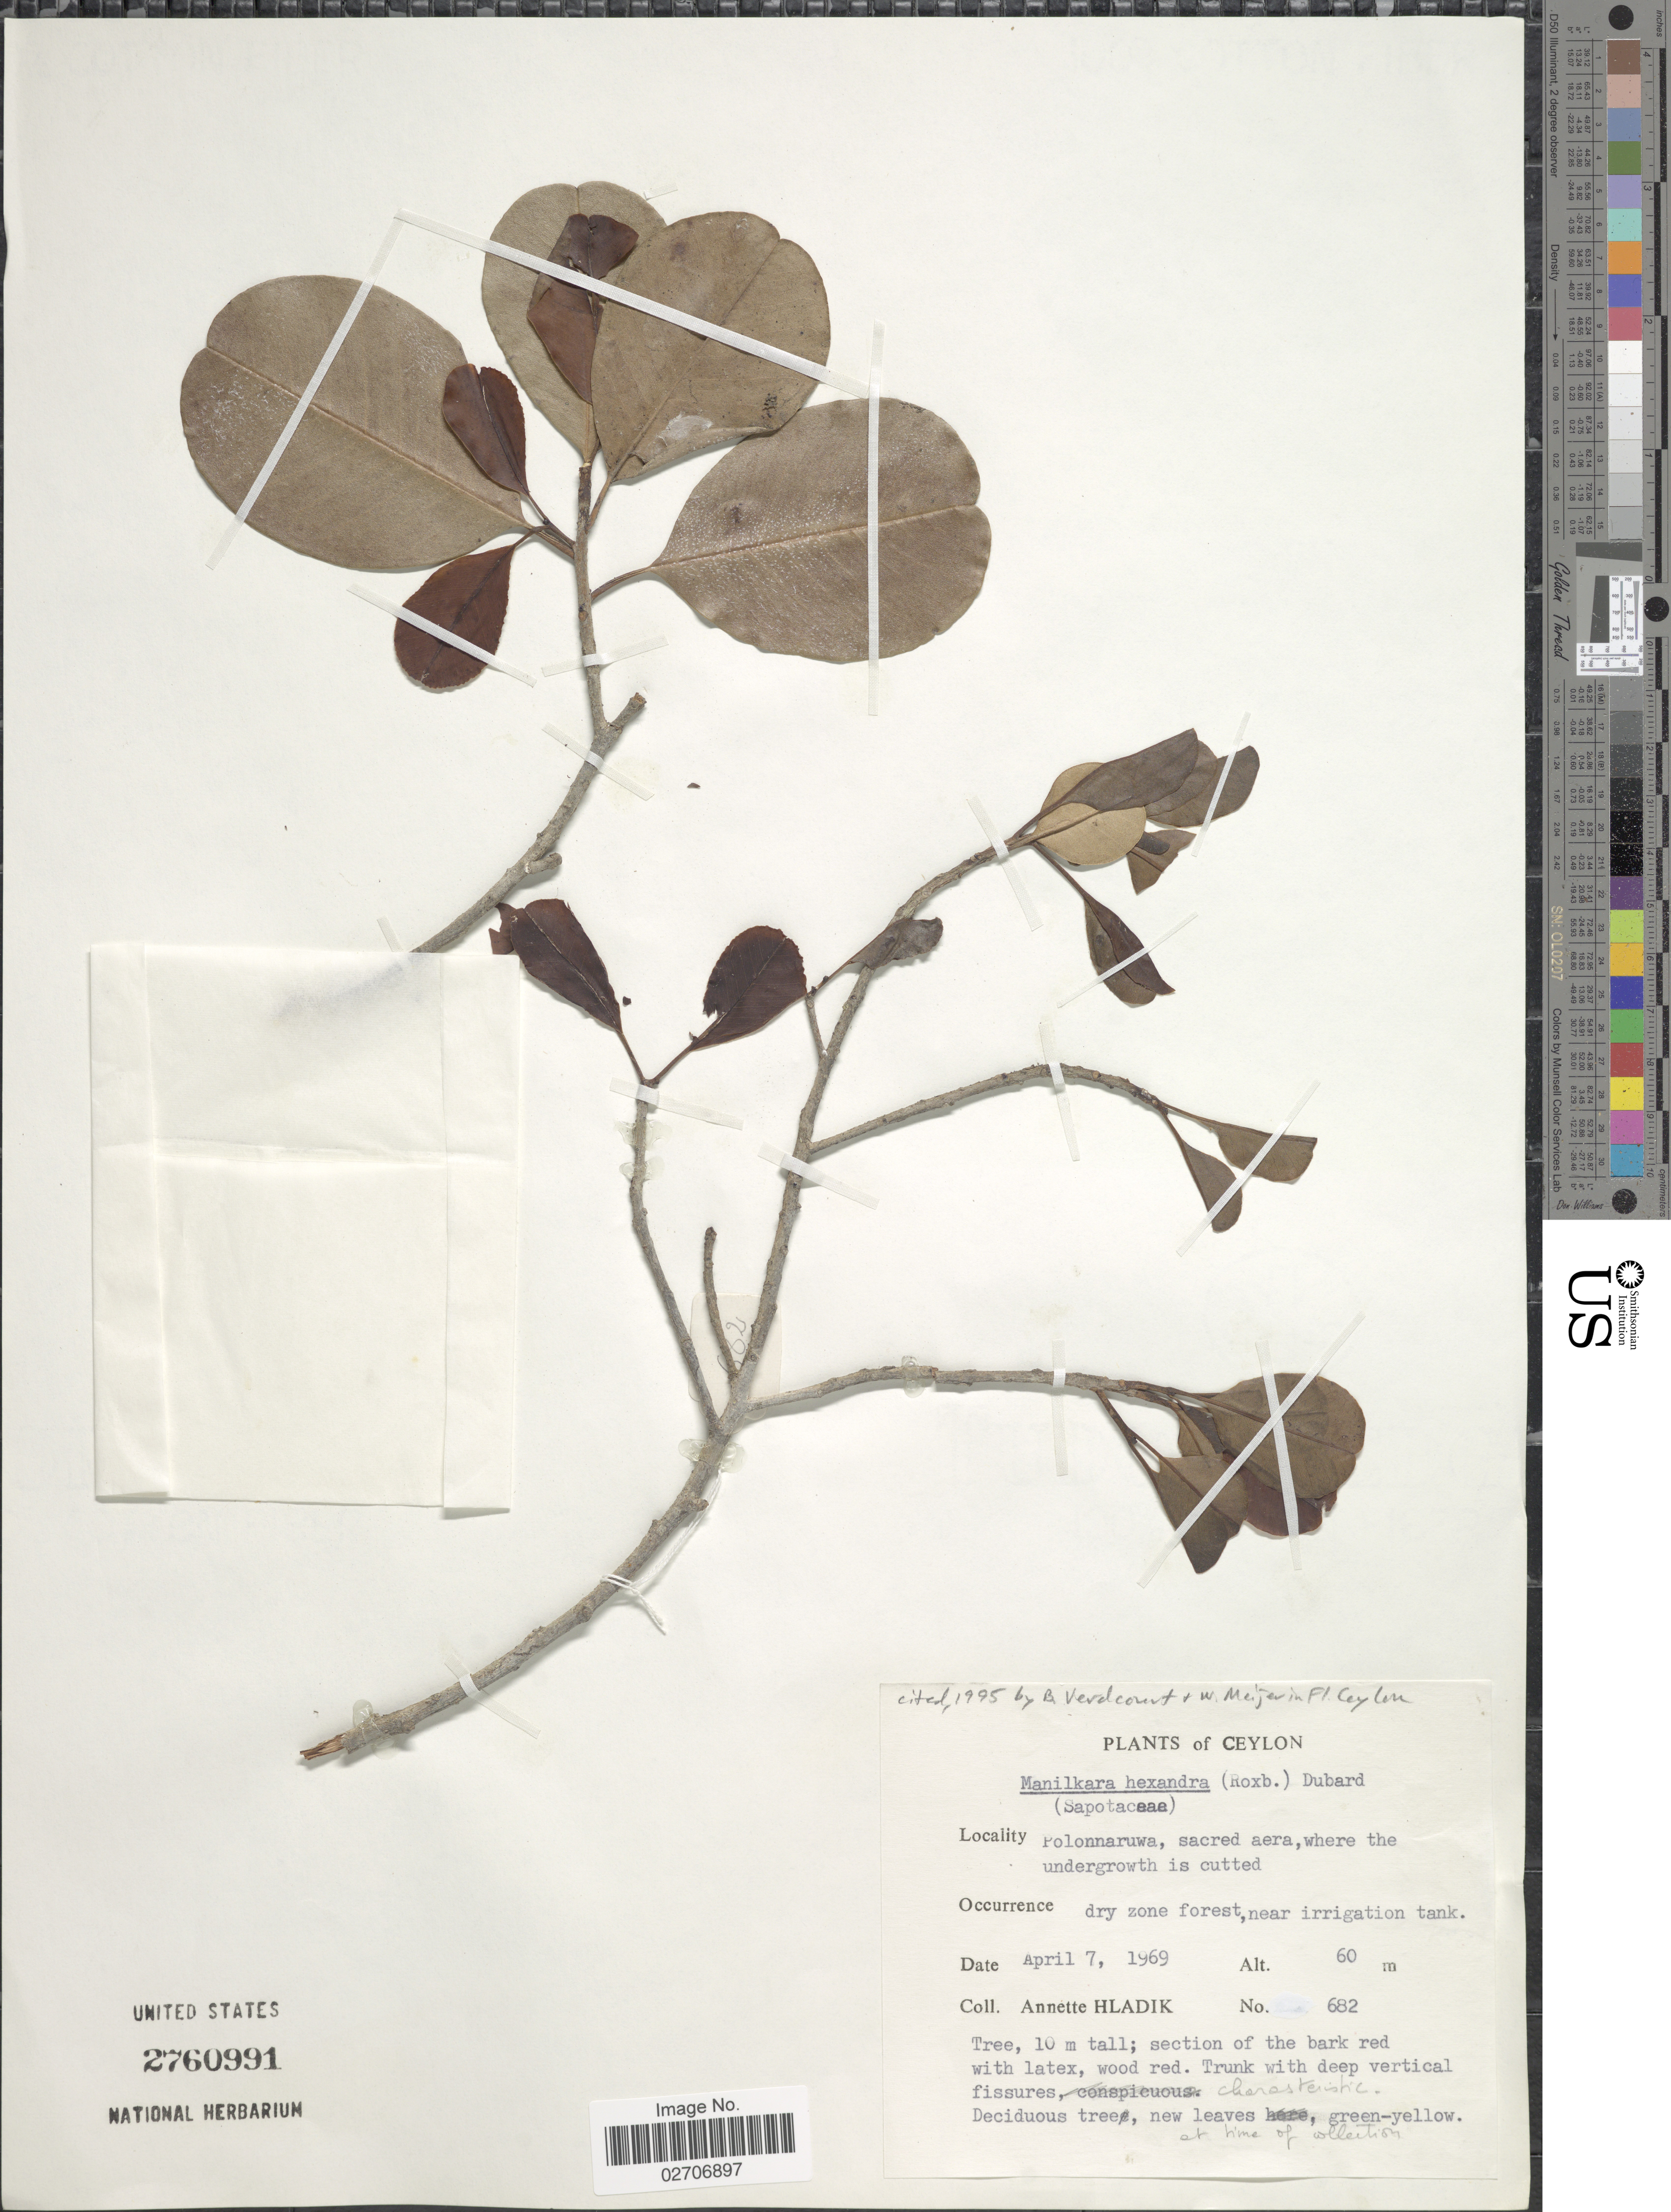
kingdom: Plantae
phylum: Tracheophyta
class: Magnoliopsida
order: Ericales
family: Sapotaceae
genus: Manilkara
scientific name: Manilkara hexandra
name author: (Roxb.) Dubard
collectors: A. Hladik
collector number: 682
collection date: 1969-04-07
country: Sri Lanka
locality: Ceylon, Polonnaruwa, sacred area, where the undergrowth is cutted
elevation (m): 60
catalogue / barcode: US 2760991